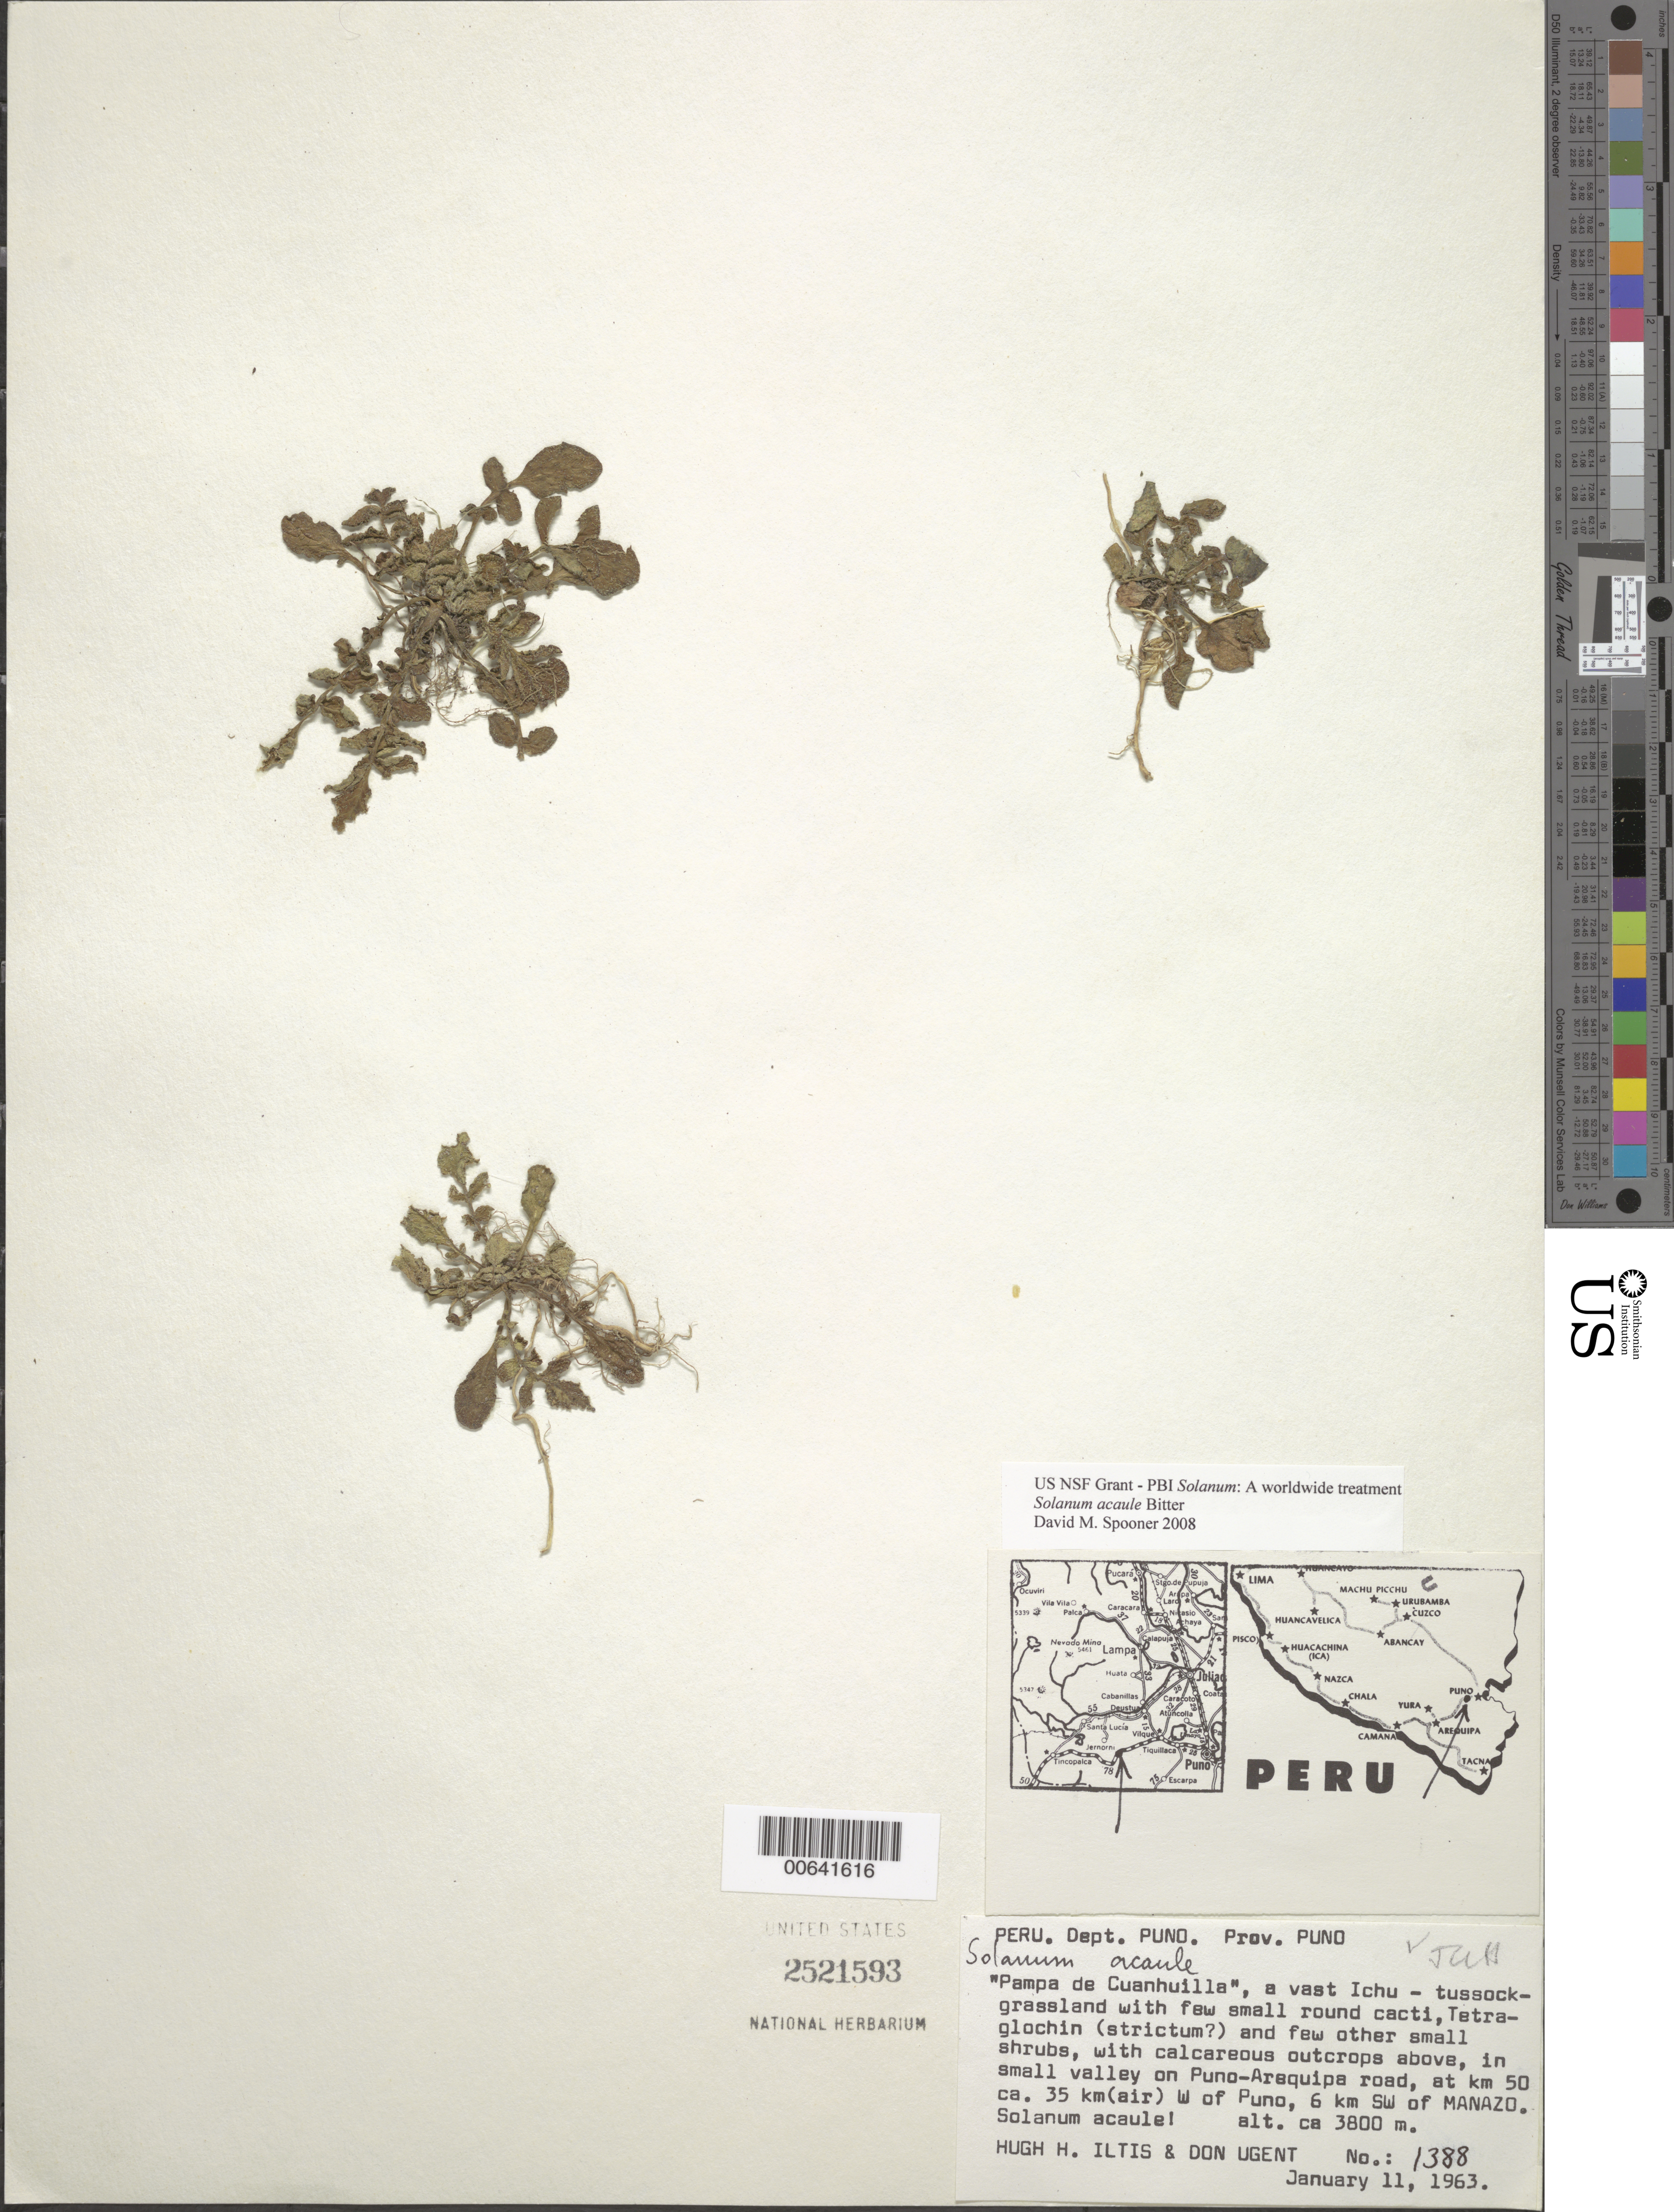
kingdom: Plantae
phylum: Tracheophyta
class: Magnoliopsida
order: Solanales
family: Solanaceae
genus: Solanum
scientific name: Solanum acaule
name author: Bitter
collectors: H. H. Iltis & D. Ugent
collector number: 1388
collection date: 1963-01-11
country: Peru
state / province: Puno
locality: Dept. Puno. Prov. Puno. "Pampa de Cuanhuilla", a vast Ichu. In small valley on Puno-Arequipa road, at km 50 ca. 35 km (air) W of Puno, 6 km SW of Manazo.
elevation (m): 3800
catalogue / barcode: US 2521593